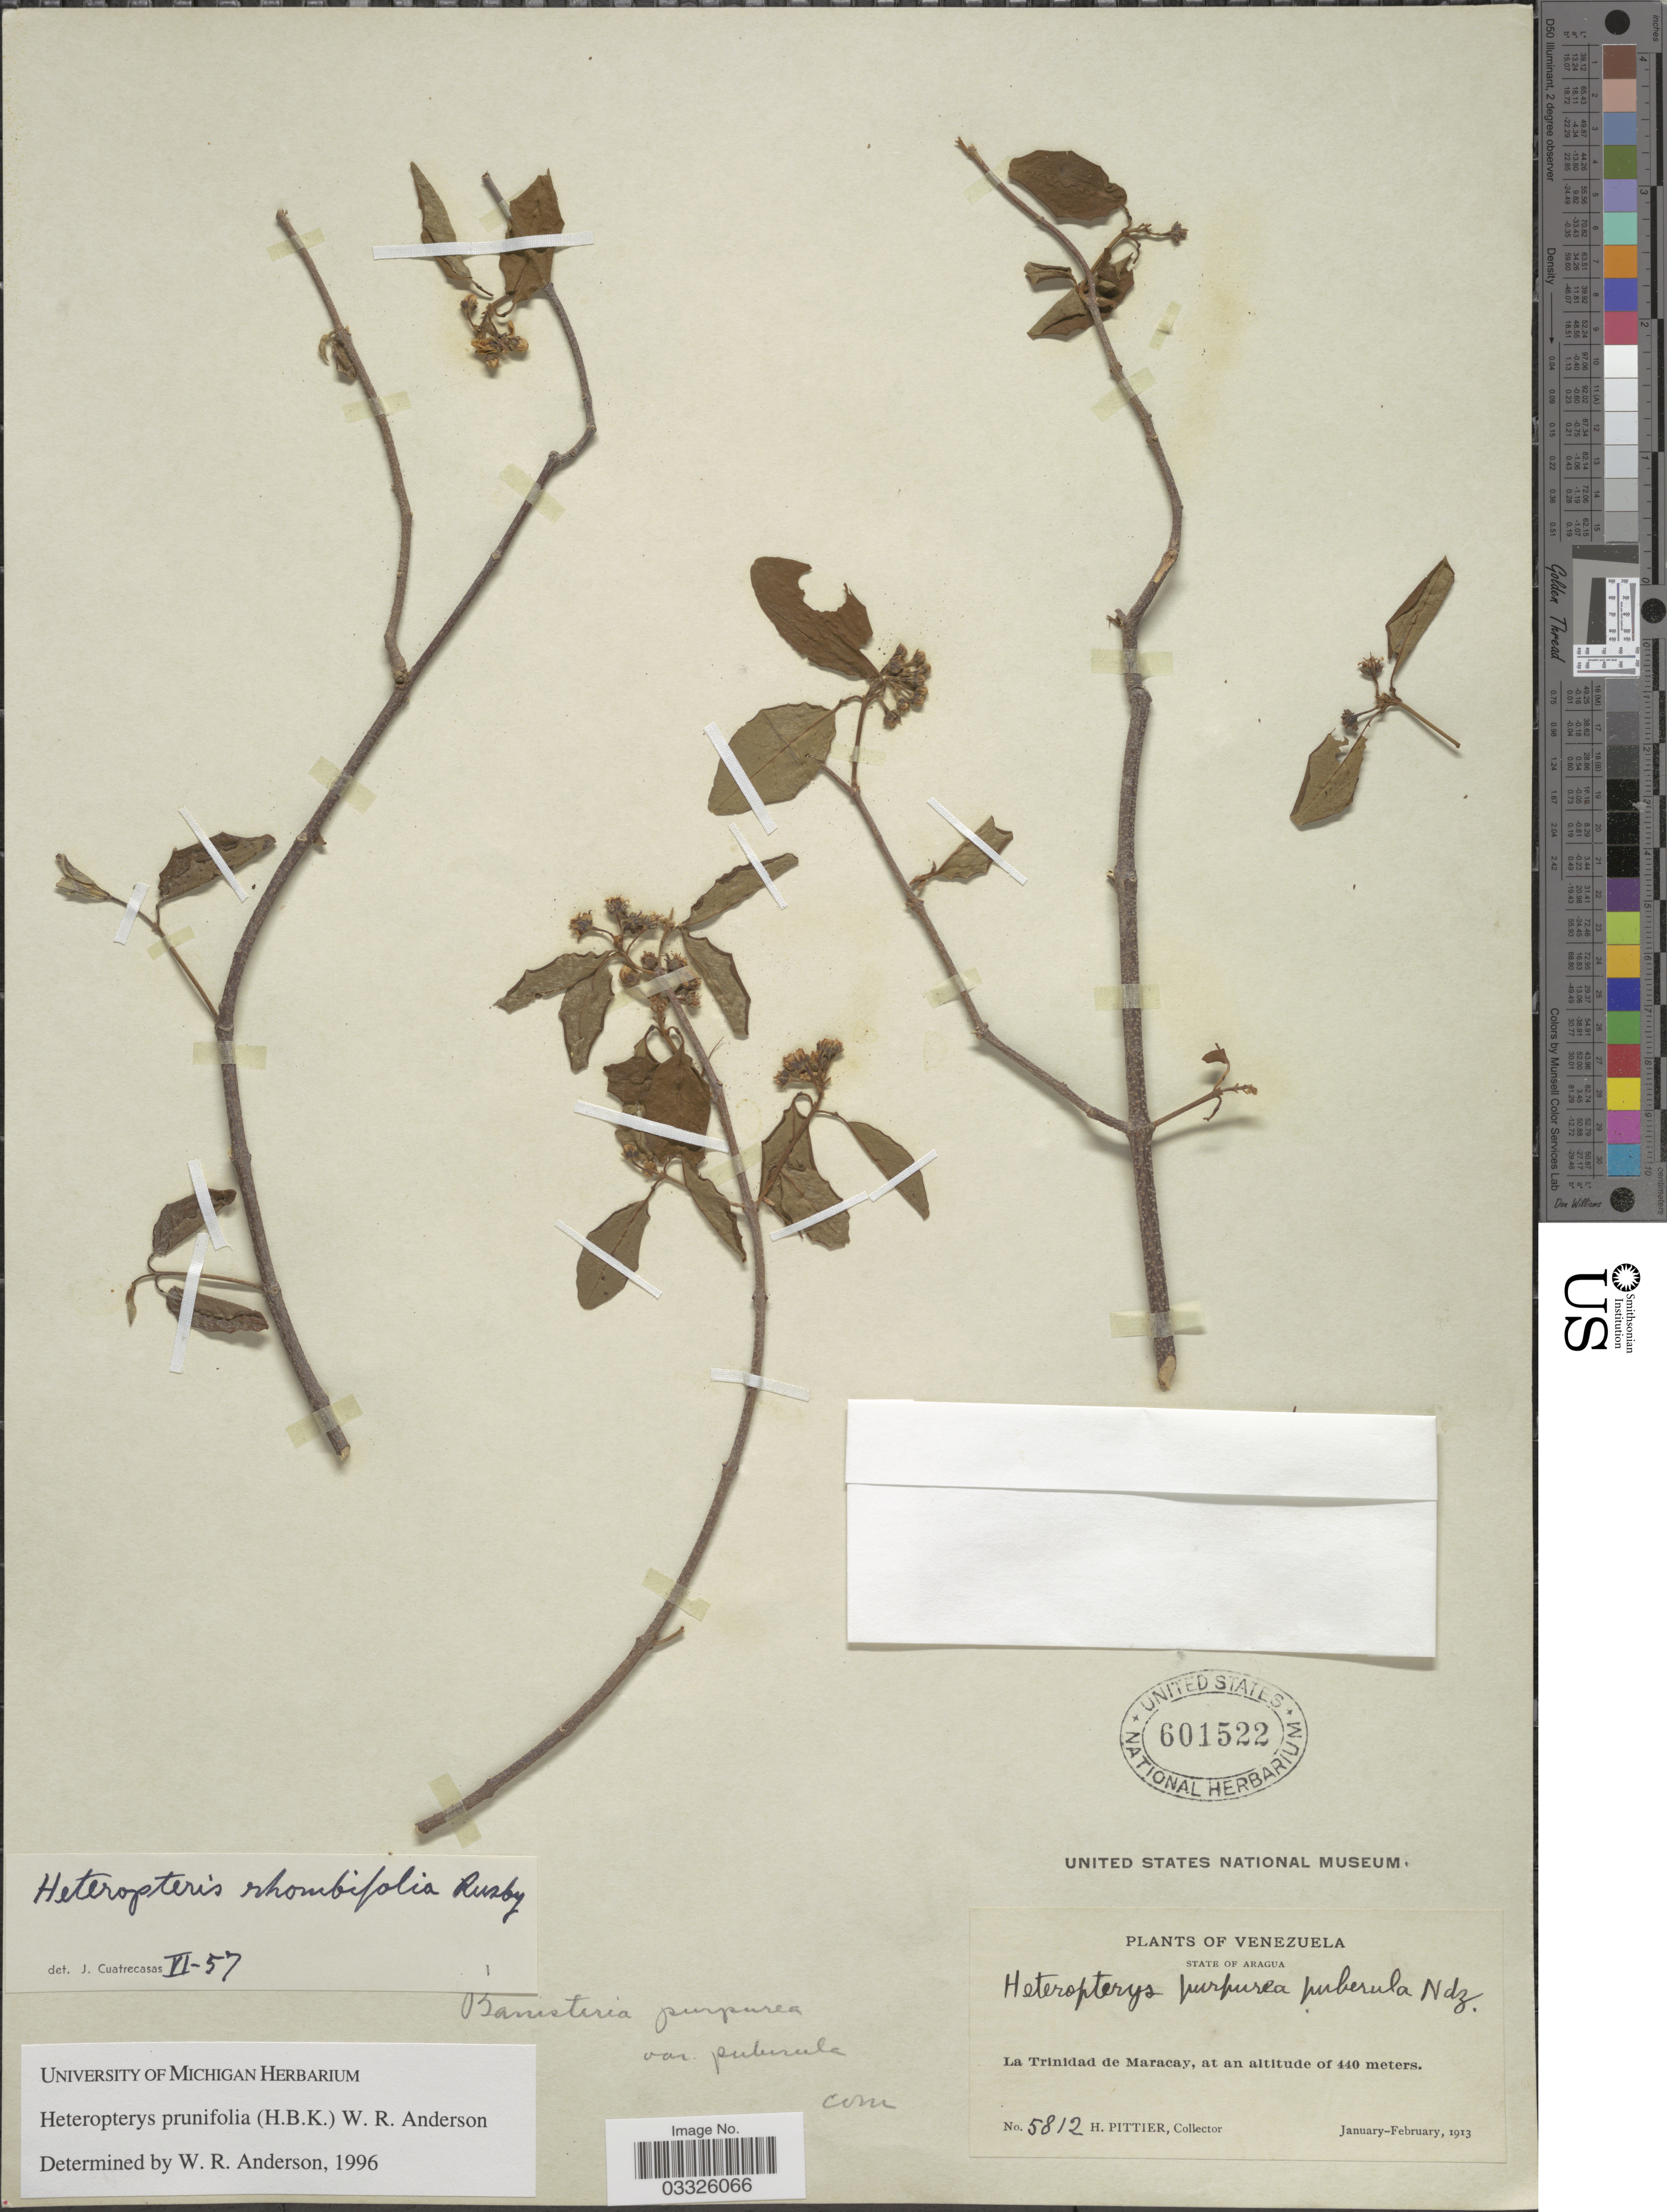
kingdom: Plantae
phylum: Tracheophyta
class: Magnoliopsida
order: Malpighiales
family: Malpighiaceae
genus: Heteropterys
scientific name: Heteropterys prunifolia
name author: (Kunth) W.R. Anderson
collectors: H. F. Pittier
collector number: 5812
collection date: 1913-01/1913-02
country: Venezuela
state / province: Aragua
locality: La Trinidad de Maracay.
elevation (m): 440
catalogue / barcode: US 601522